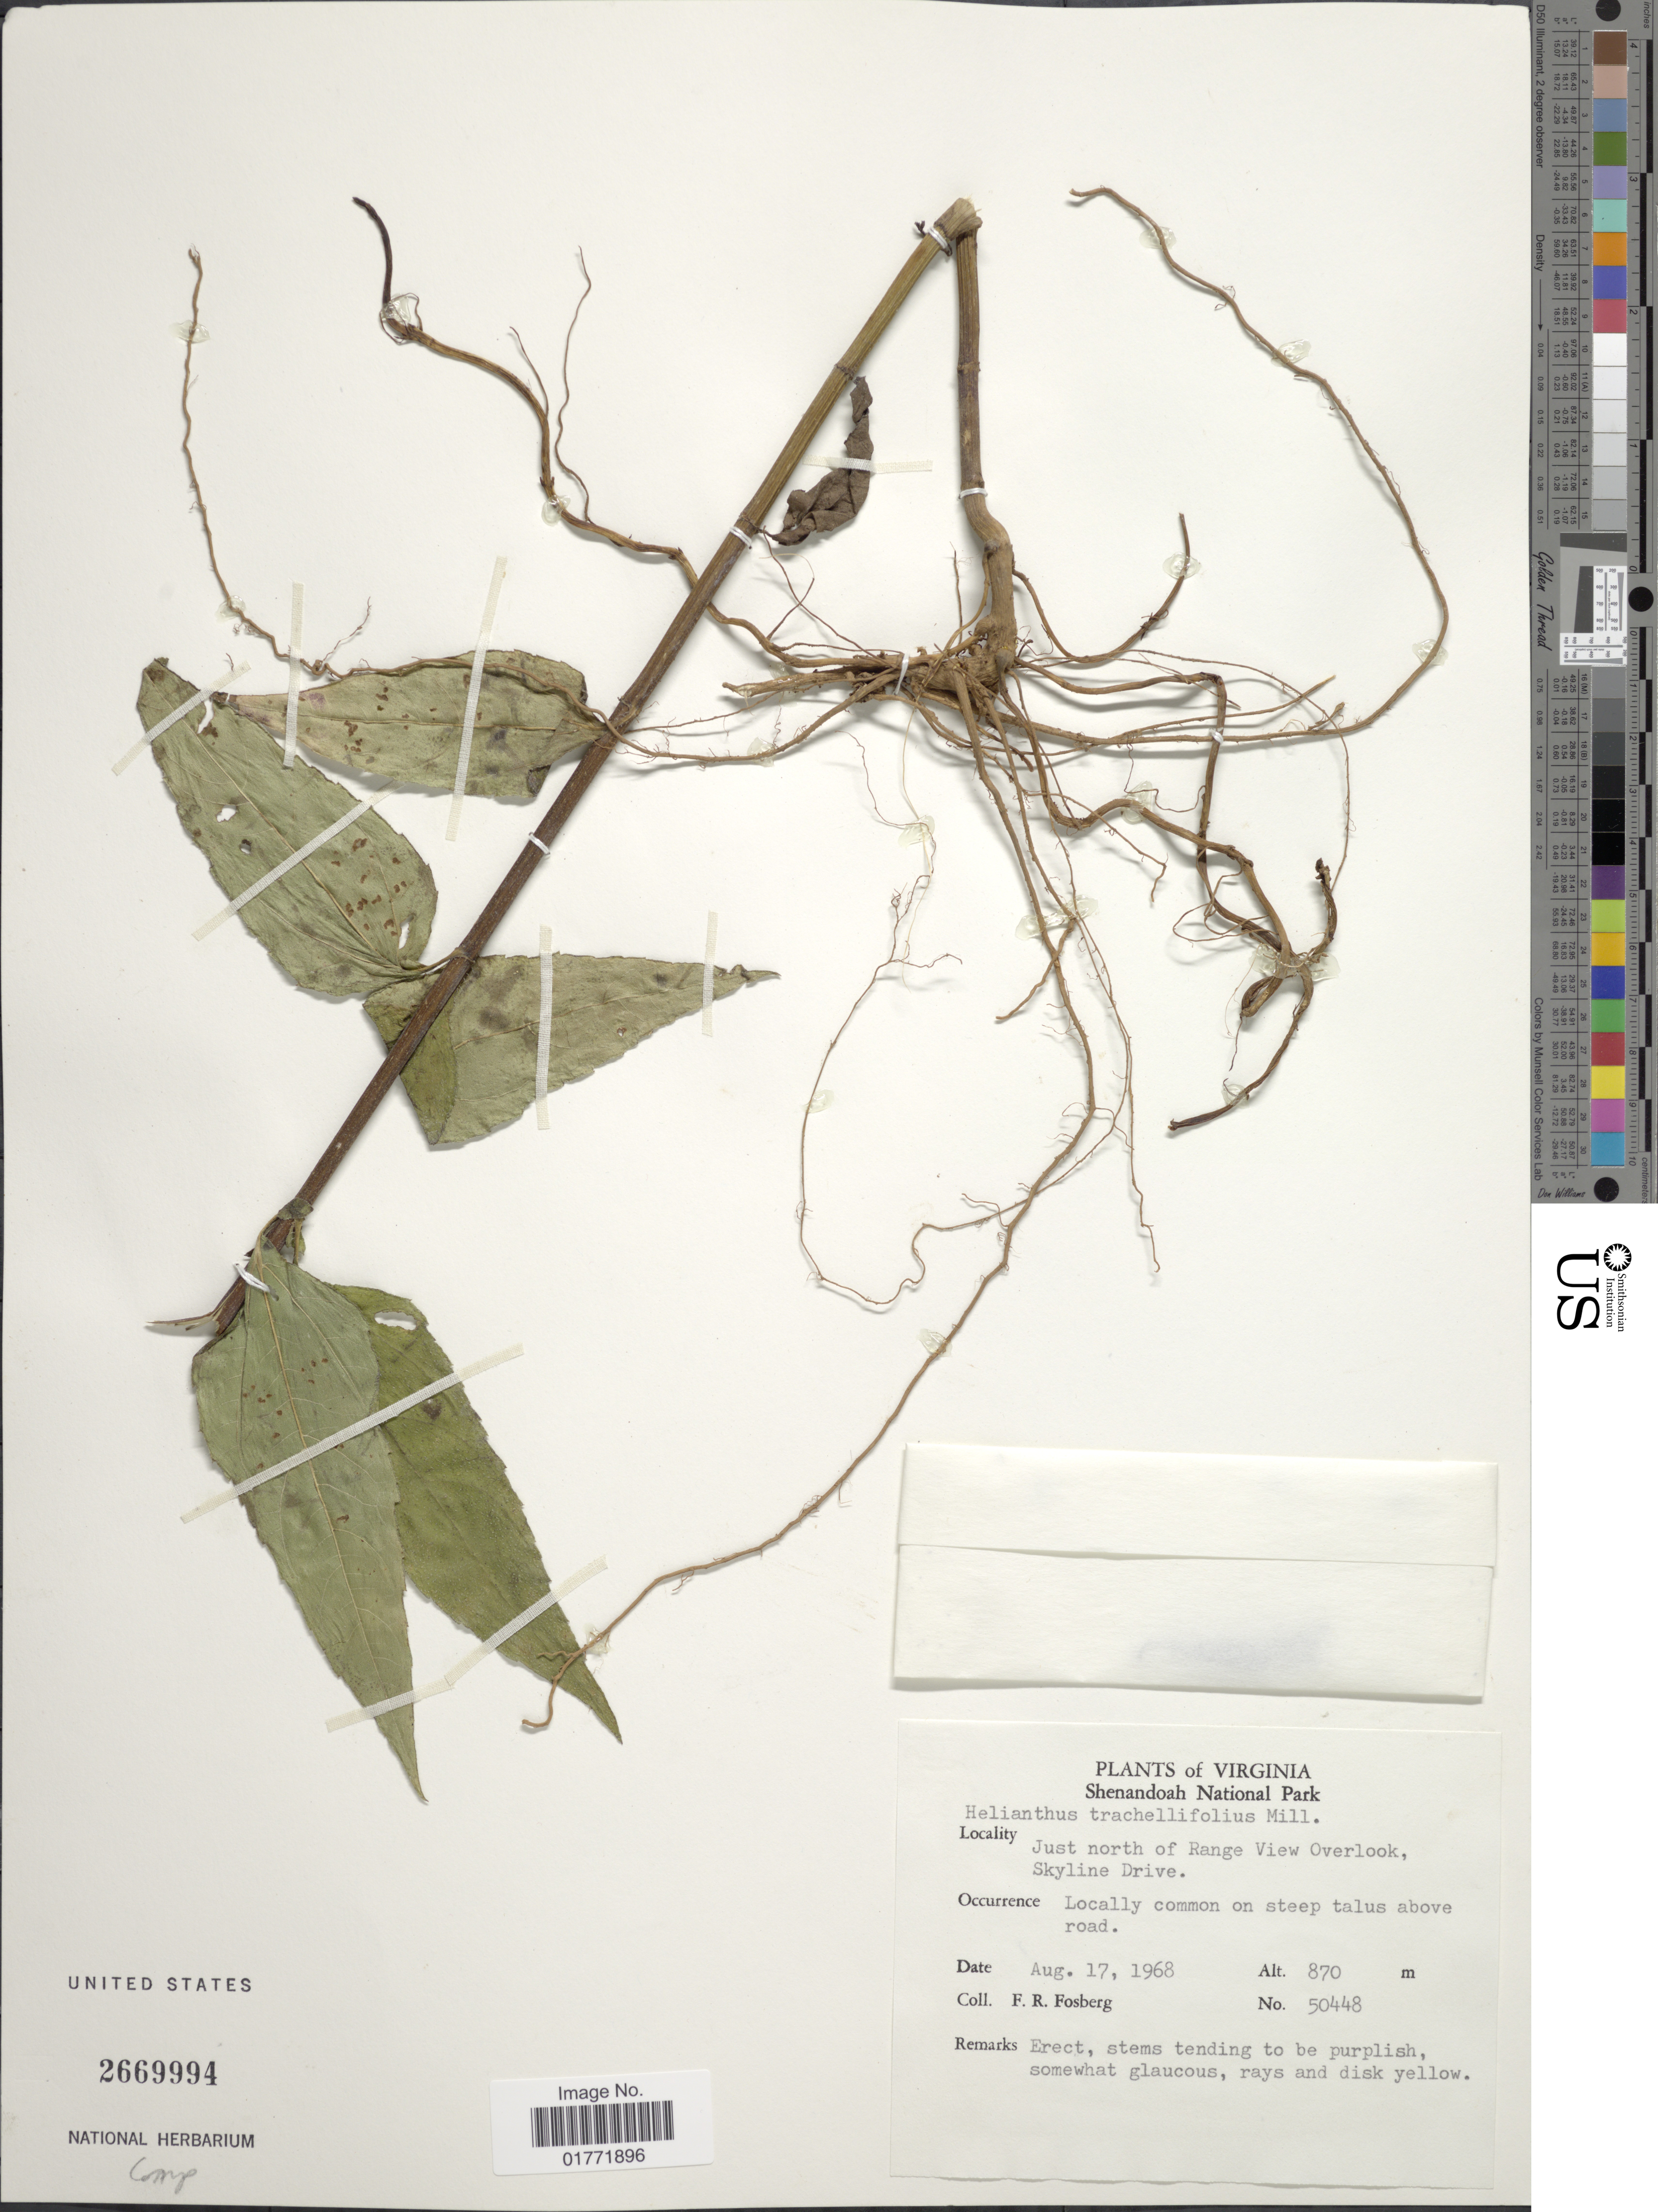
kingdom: Plantae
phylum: Tracheophyta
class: Magnoliopsida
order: Asterales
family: Asteraceae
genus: Helianthus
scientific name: Helianthus tracheliifolius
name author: Mill.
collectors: F. R. Fosberg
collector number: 50448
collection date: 1968-08-17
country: United States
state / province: Virginia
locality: Virginia. Shehandoah National Park, Just north of Range View Overlook, Skyline Drive.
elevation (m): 870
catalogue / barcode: US 2669994